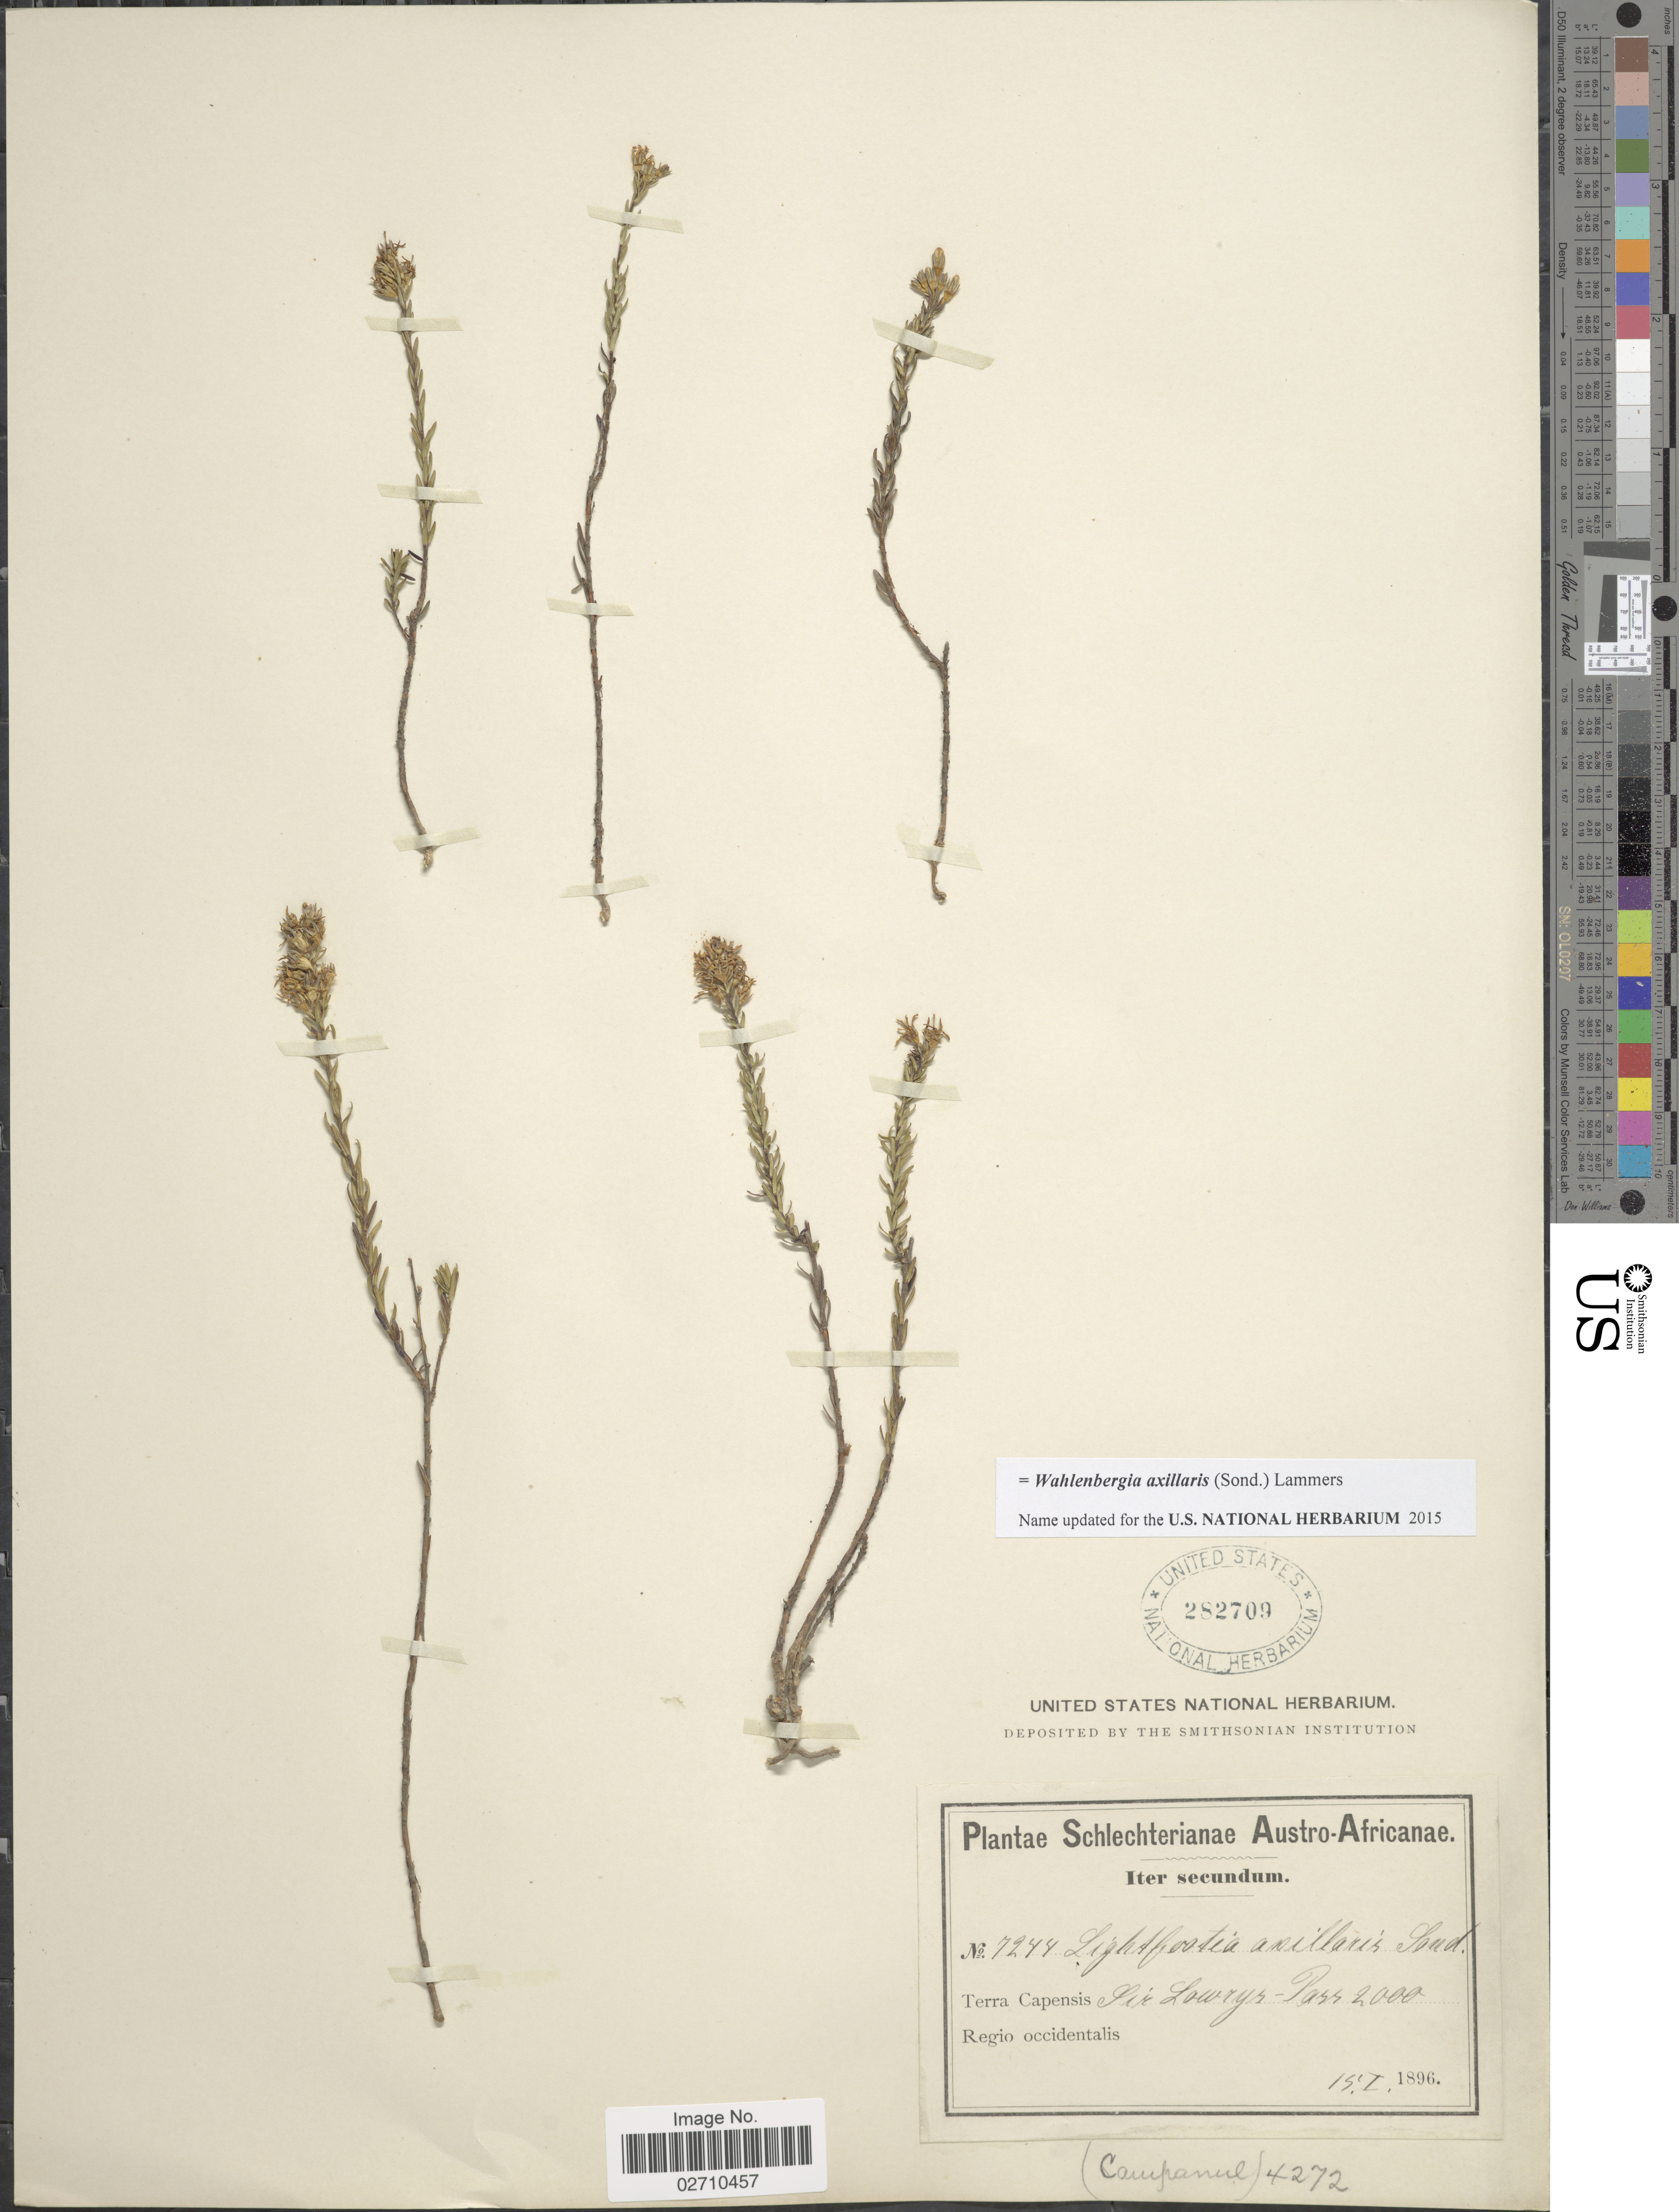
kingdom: Plantae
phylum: Tracheophyta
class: Magnoliopsida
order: Asterales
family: Campanulaceae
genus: Wahlenbergia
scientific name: Wahlenbergia axillaris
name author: (Sond.) Lammers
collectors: Schlechter, --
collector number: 7244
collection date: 1896-01-15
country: South Africa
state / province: Western Cape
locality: Austro-Africanae. Terra Capensis. Sir Lowrys-Pass. Regio occidentalis.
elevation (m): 610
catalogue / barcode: US 282709